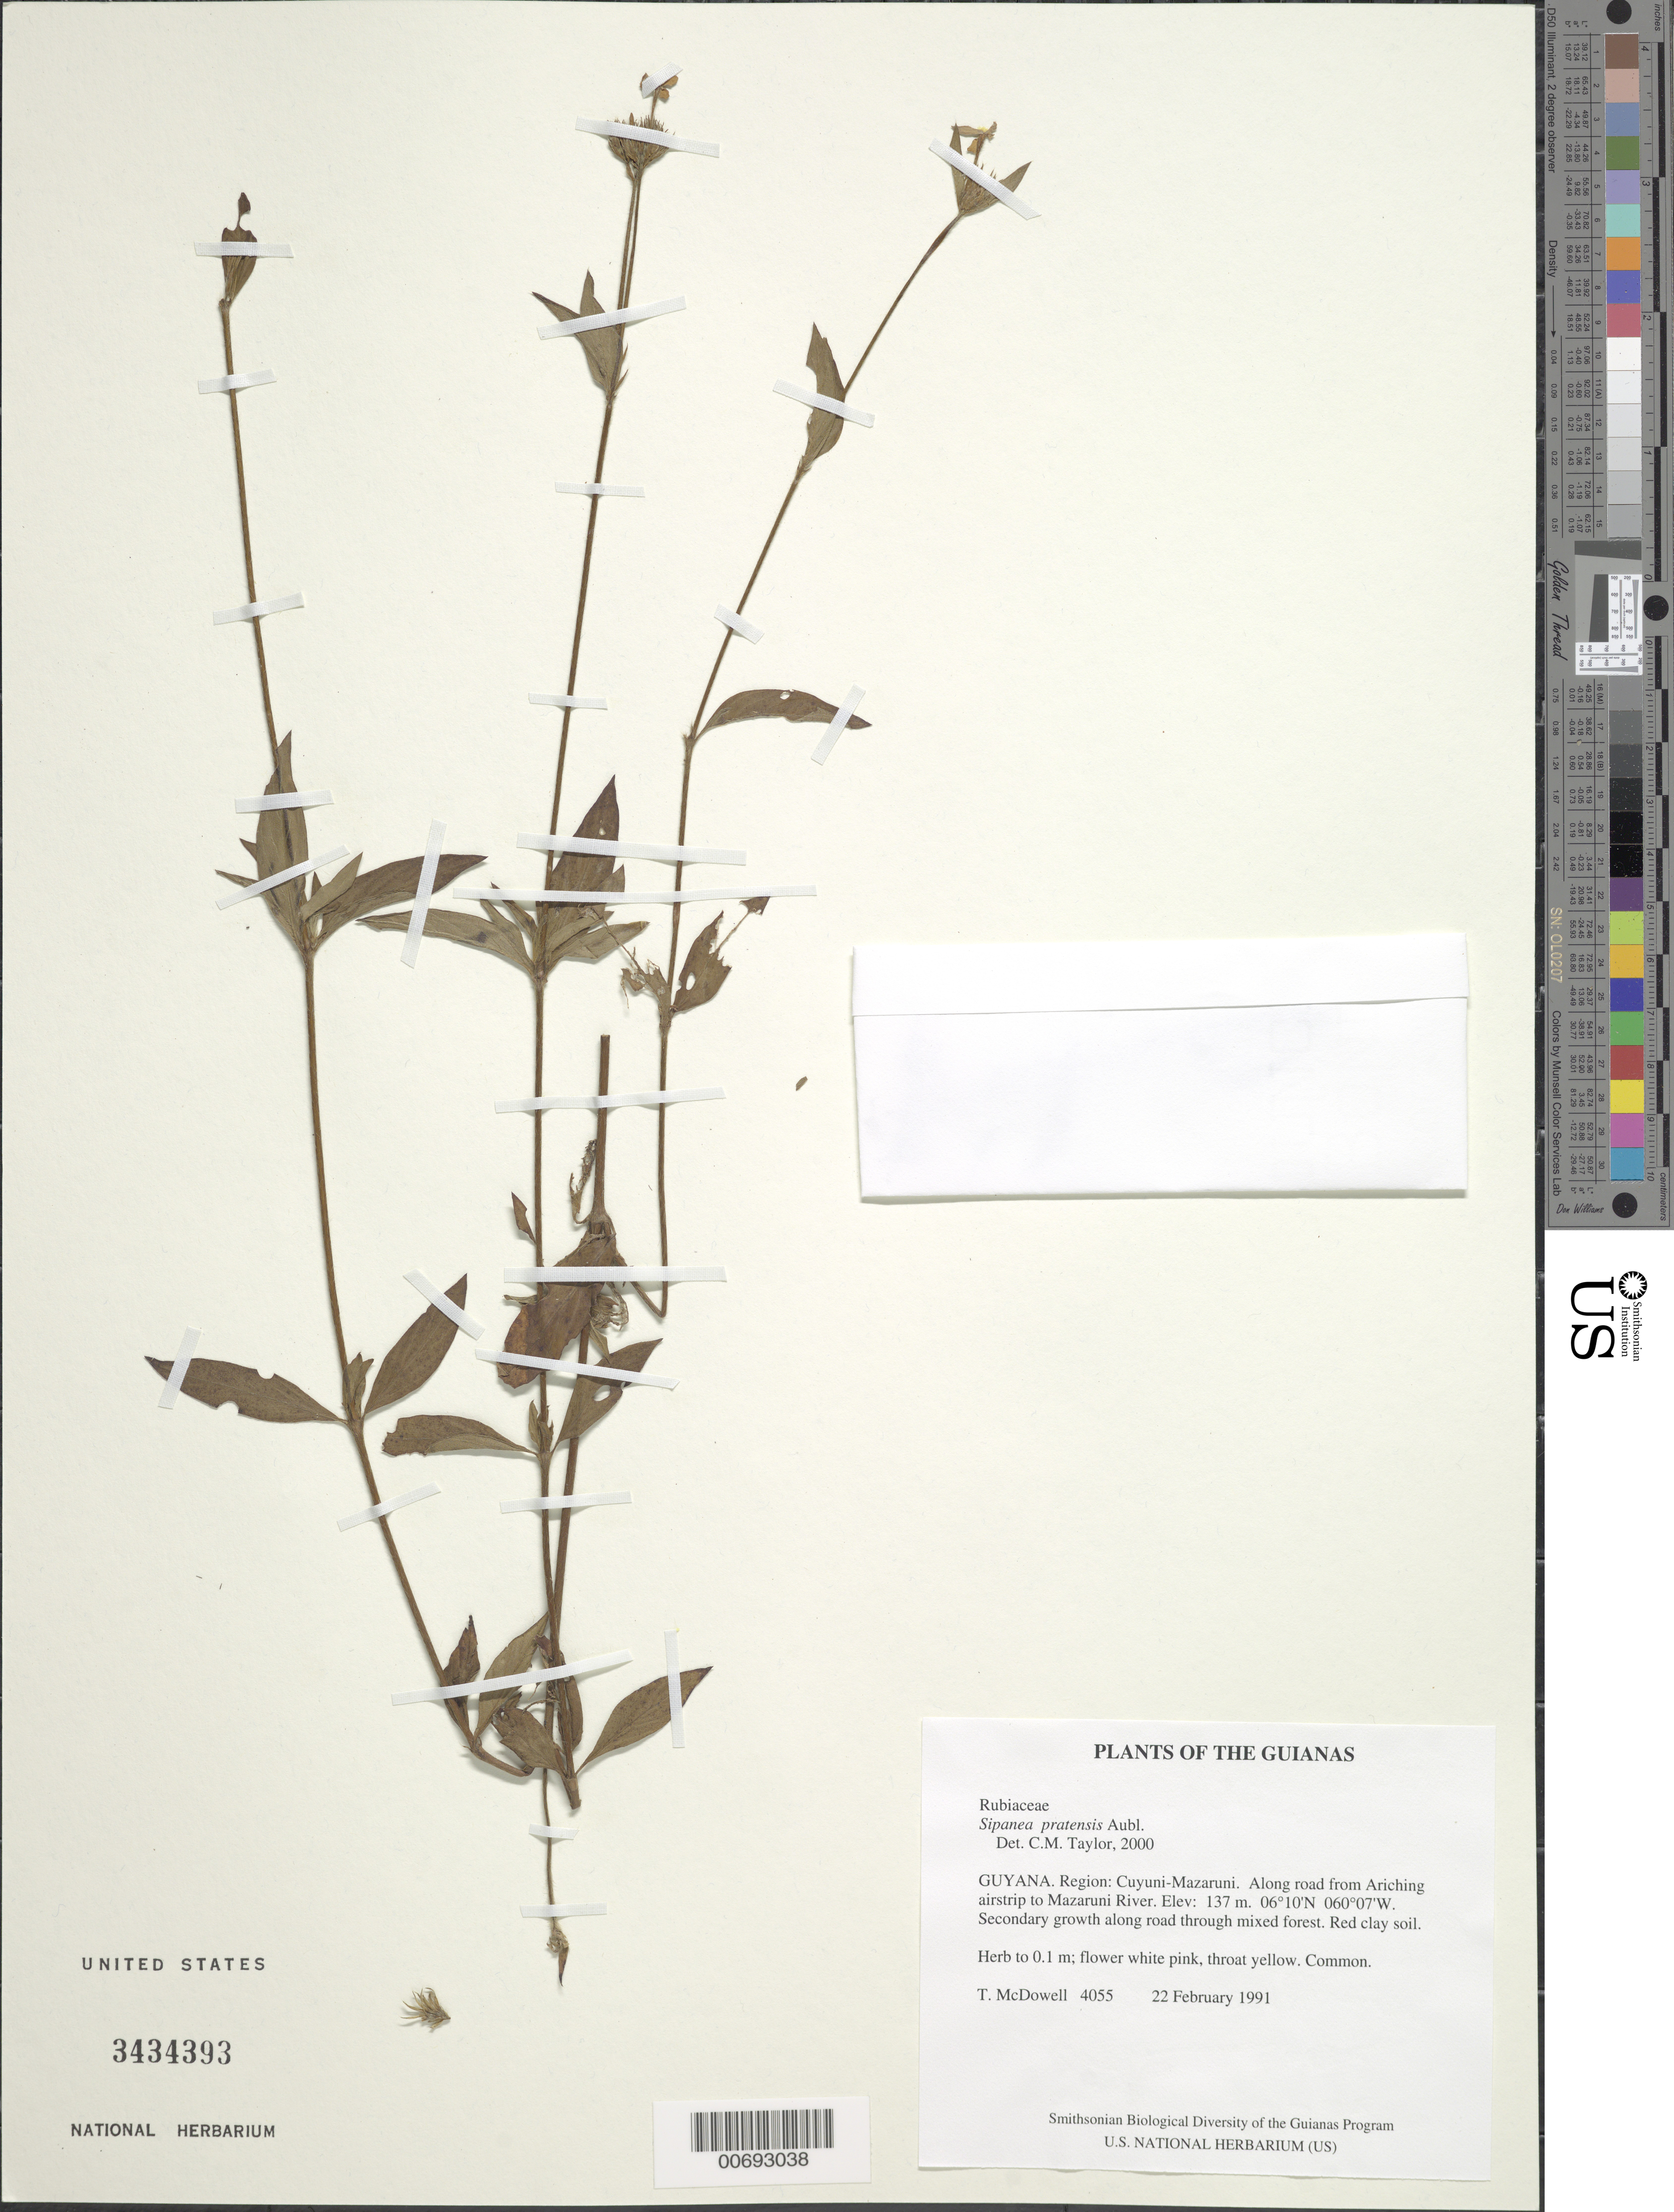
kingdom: Plantae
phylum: Tracheophyta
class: Magnoliopsida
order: Gentianales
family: Rubiaceae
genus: Sipanea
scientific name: Sipanea pratensis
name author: Aubl.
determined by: Taylor, Charlotte M.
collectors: T. McDowell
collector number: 4055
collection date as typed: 22 February 1991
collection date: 1991-02-22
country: Guyana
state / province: Cuyuni-Mazaruni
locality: Along road from Ariching airstrip to Mazaruni River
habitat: Secondary growth along road through mixed forest. Red clay soil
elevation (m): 137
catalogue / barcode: US 3434393